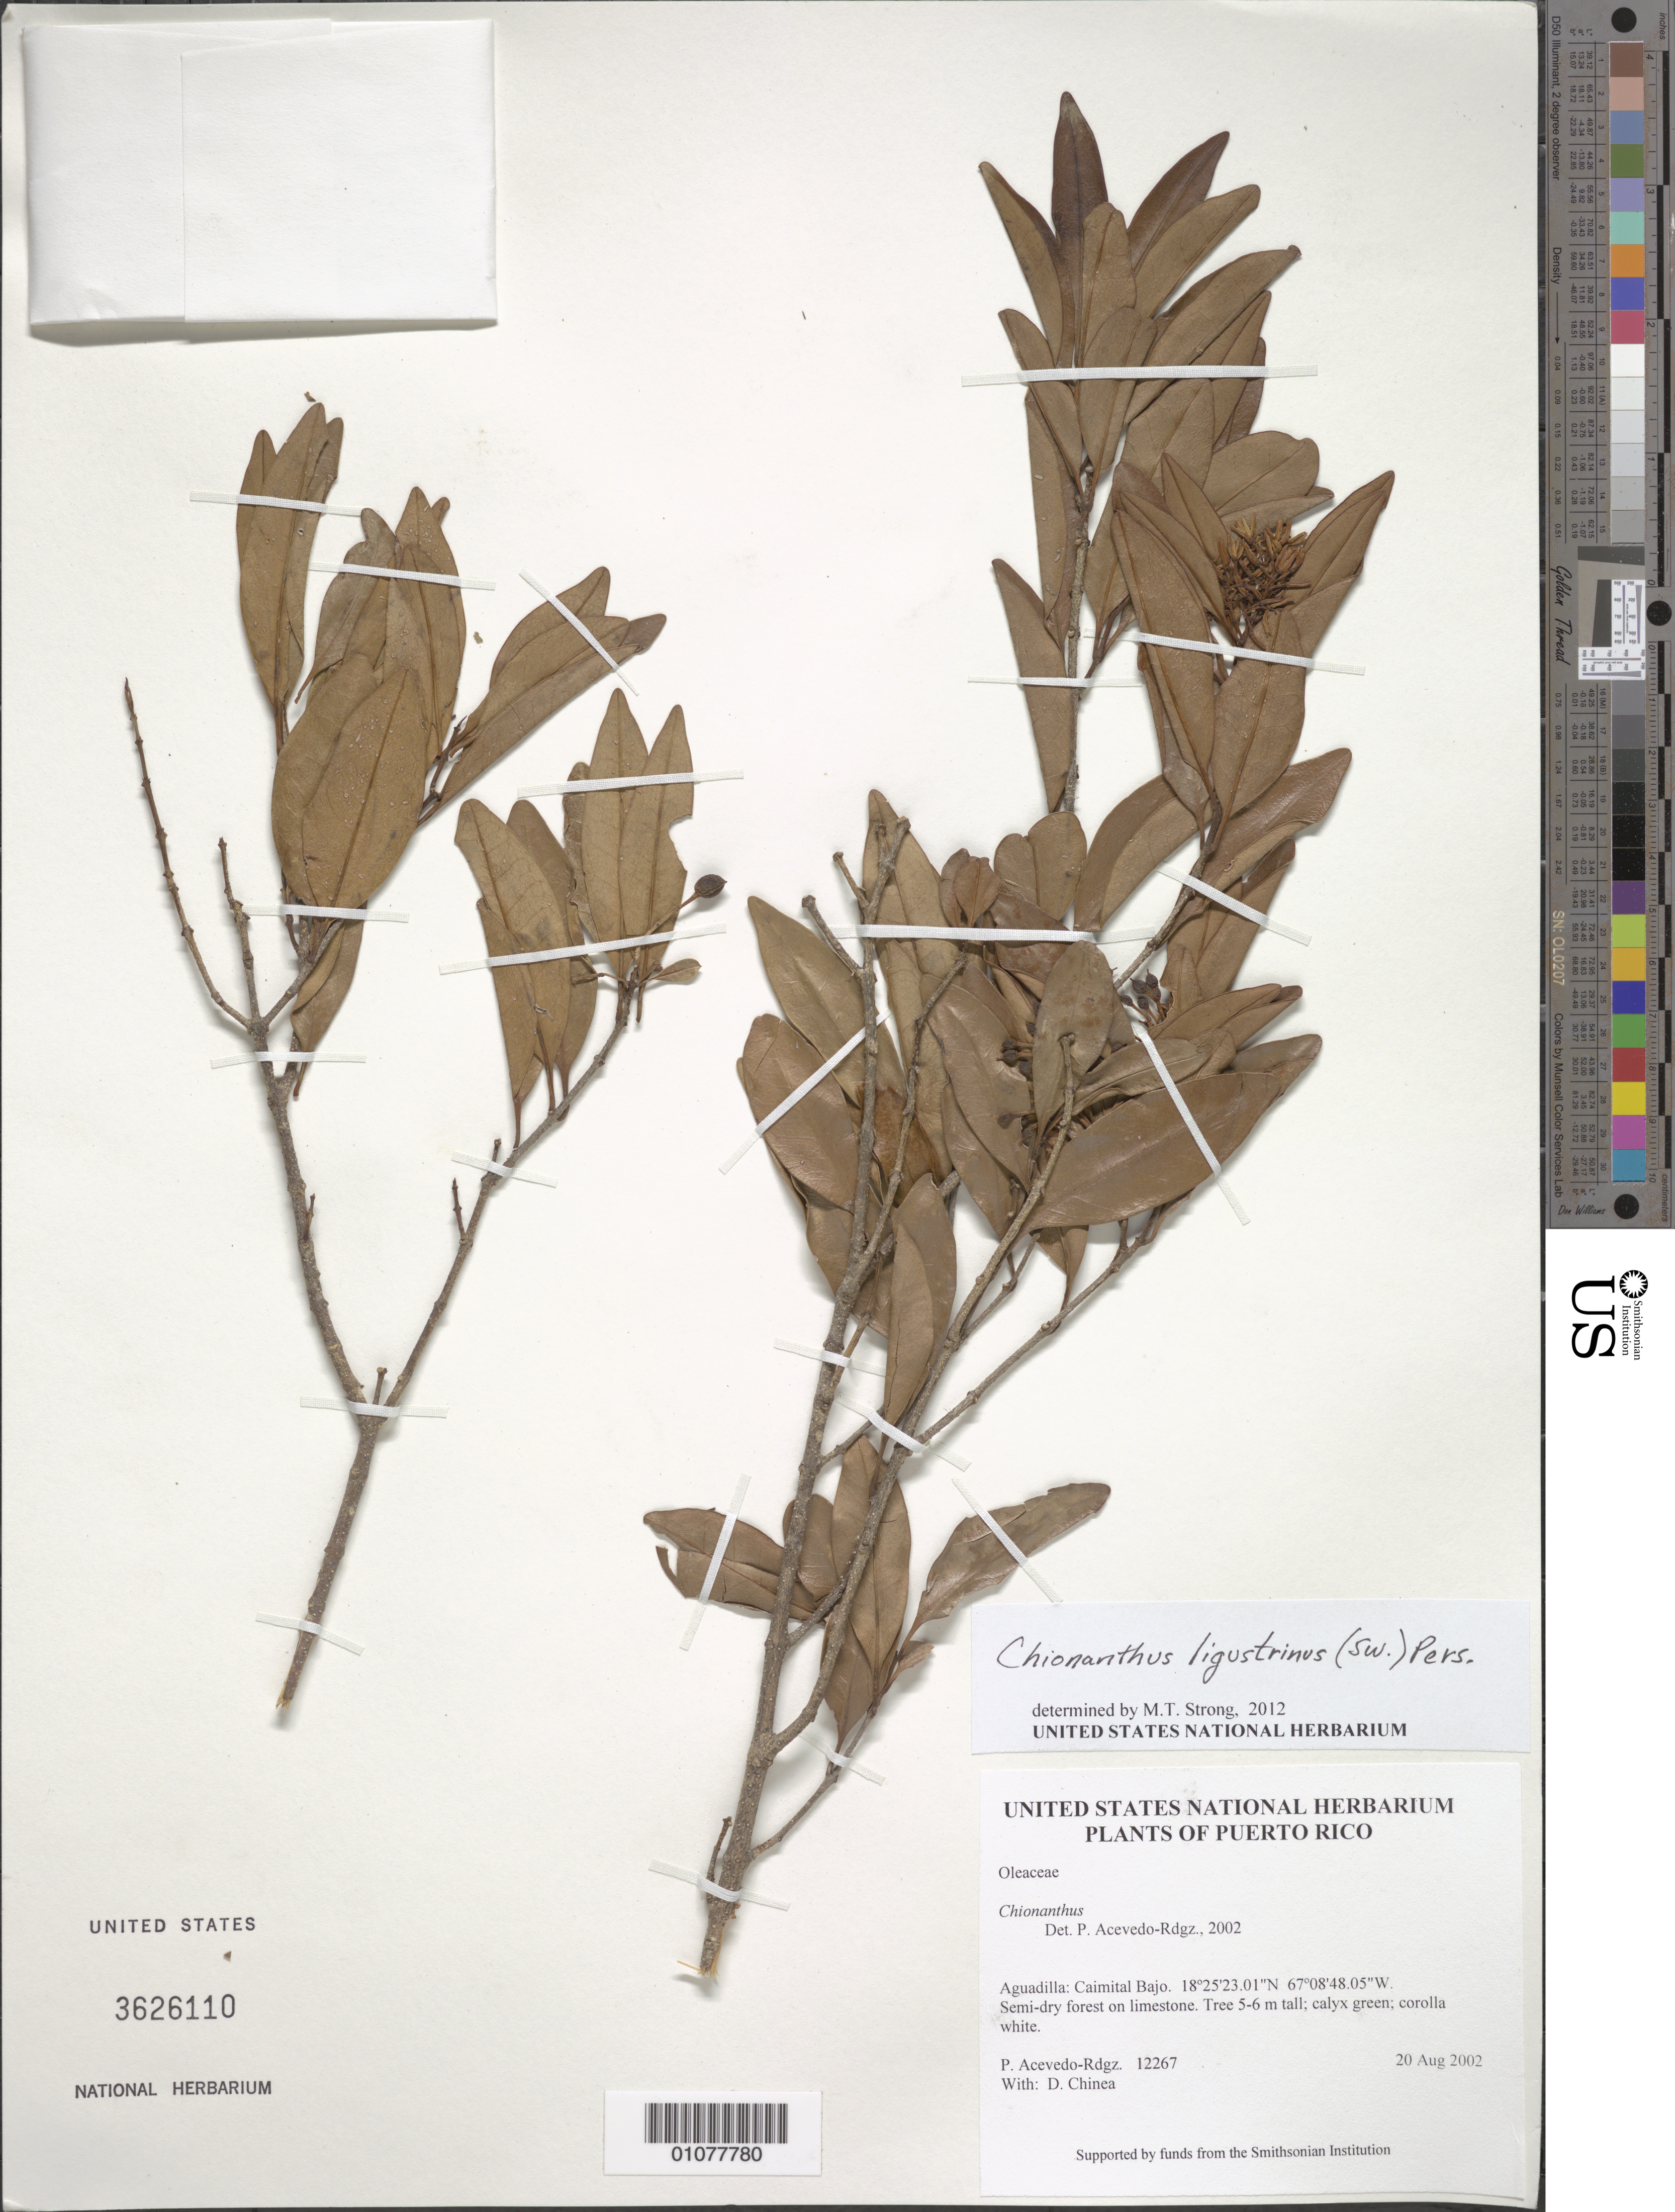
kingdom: Plantae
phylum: Tracheophyta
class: Magnoliopsida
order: Lamiales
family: Oleaceae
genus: Chionanthus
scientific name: Chionanthus ligustrinus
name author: (Sw.) Pers.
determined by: Strong, M. T., (US), Smithsonian Institution - National Museum of Natural History (UNITED STATES)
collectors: P. Acevedo-Rodr. & D. Chinea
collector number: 12267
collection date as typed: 20 Aug 2002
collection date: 2002-08-20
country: Puerto Rico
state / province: Aguadilla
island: Puerto Rico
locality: Aguadilla: Caimital Bajo.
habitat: Semi-dry forest on limestone.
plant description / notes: NY, UPRRP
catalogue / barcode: US 3626110